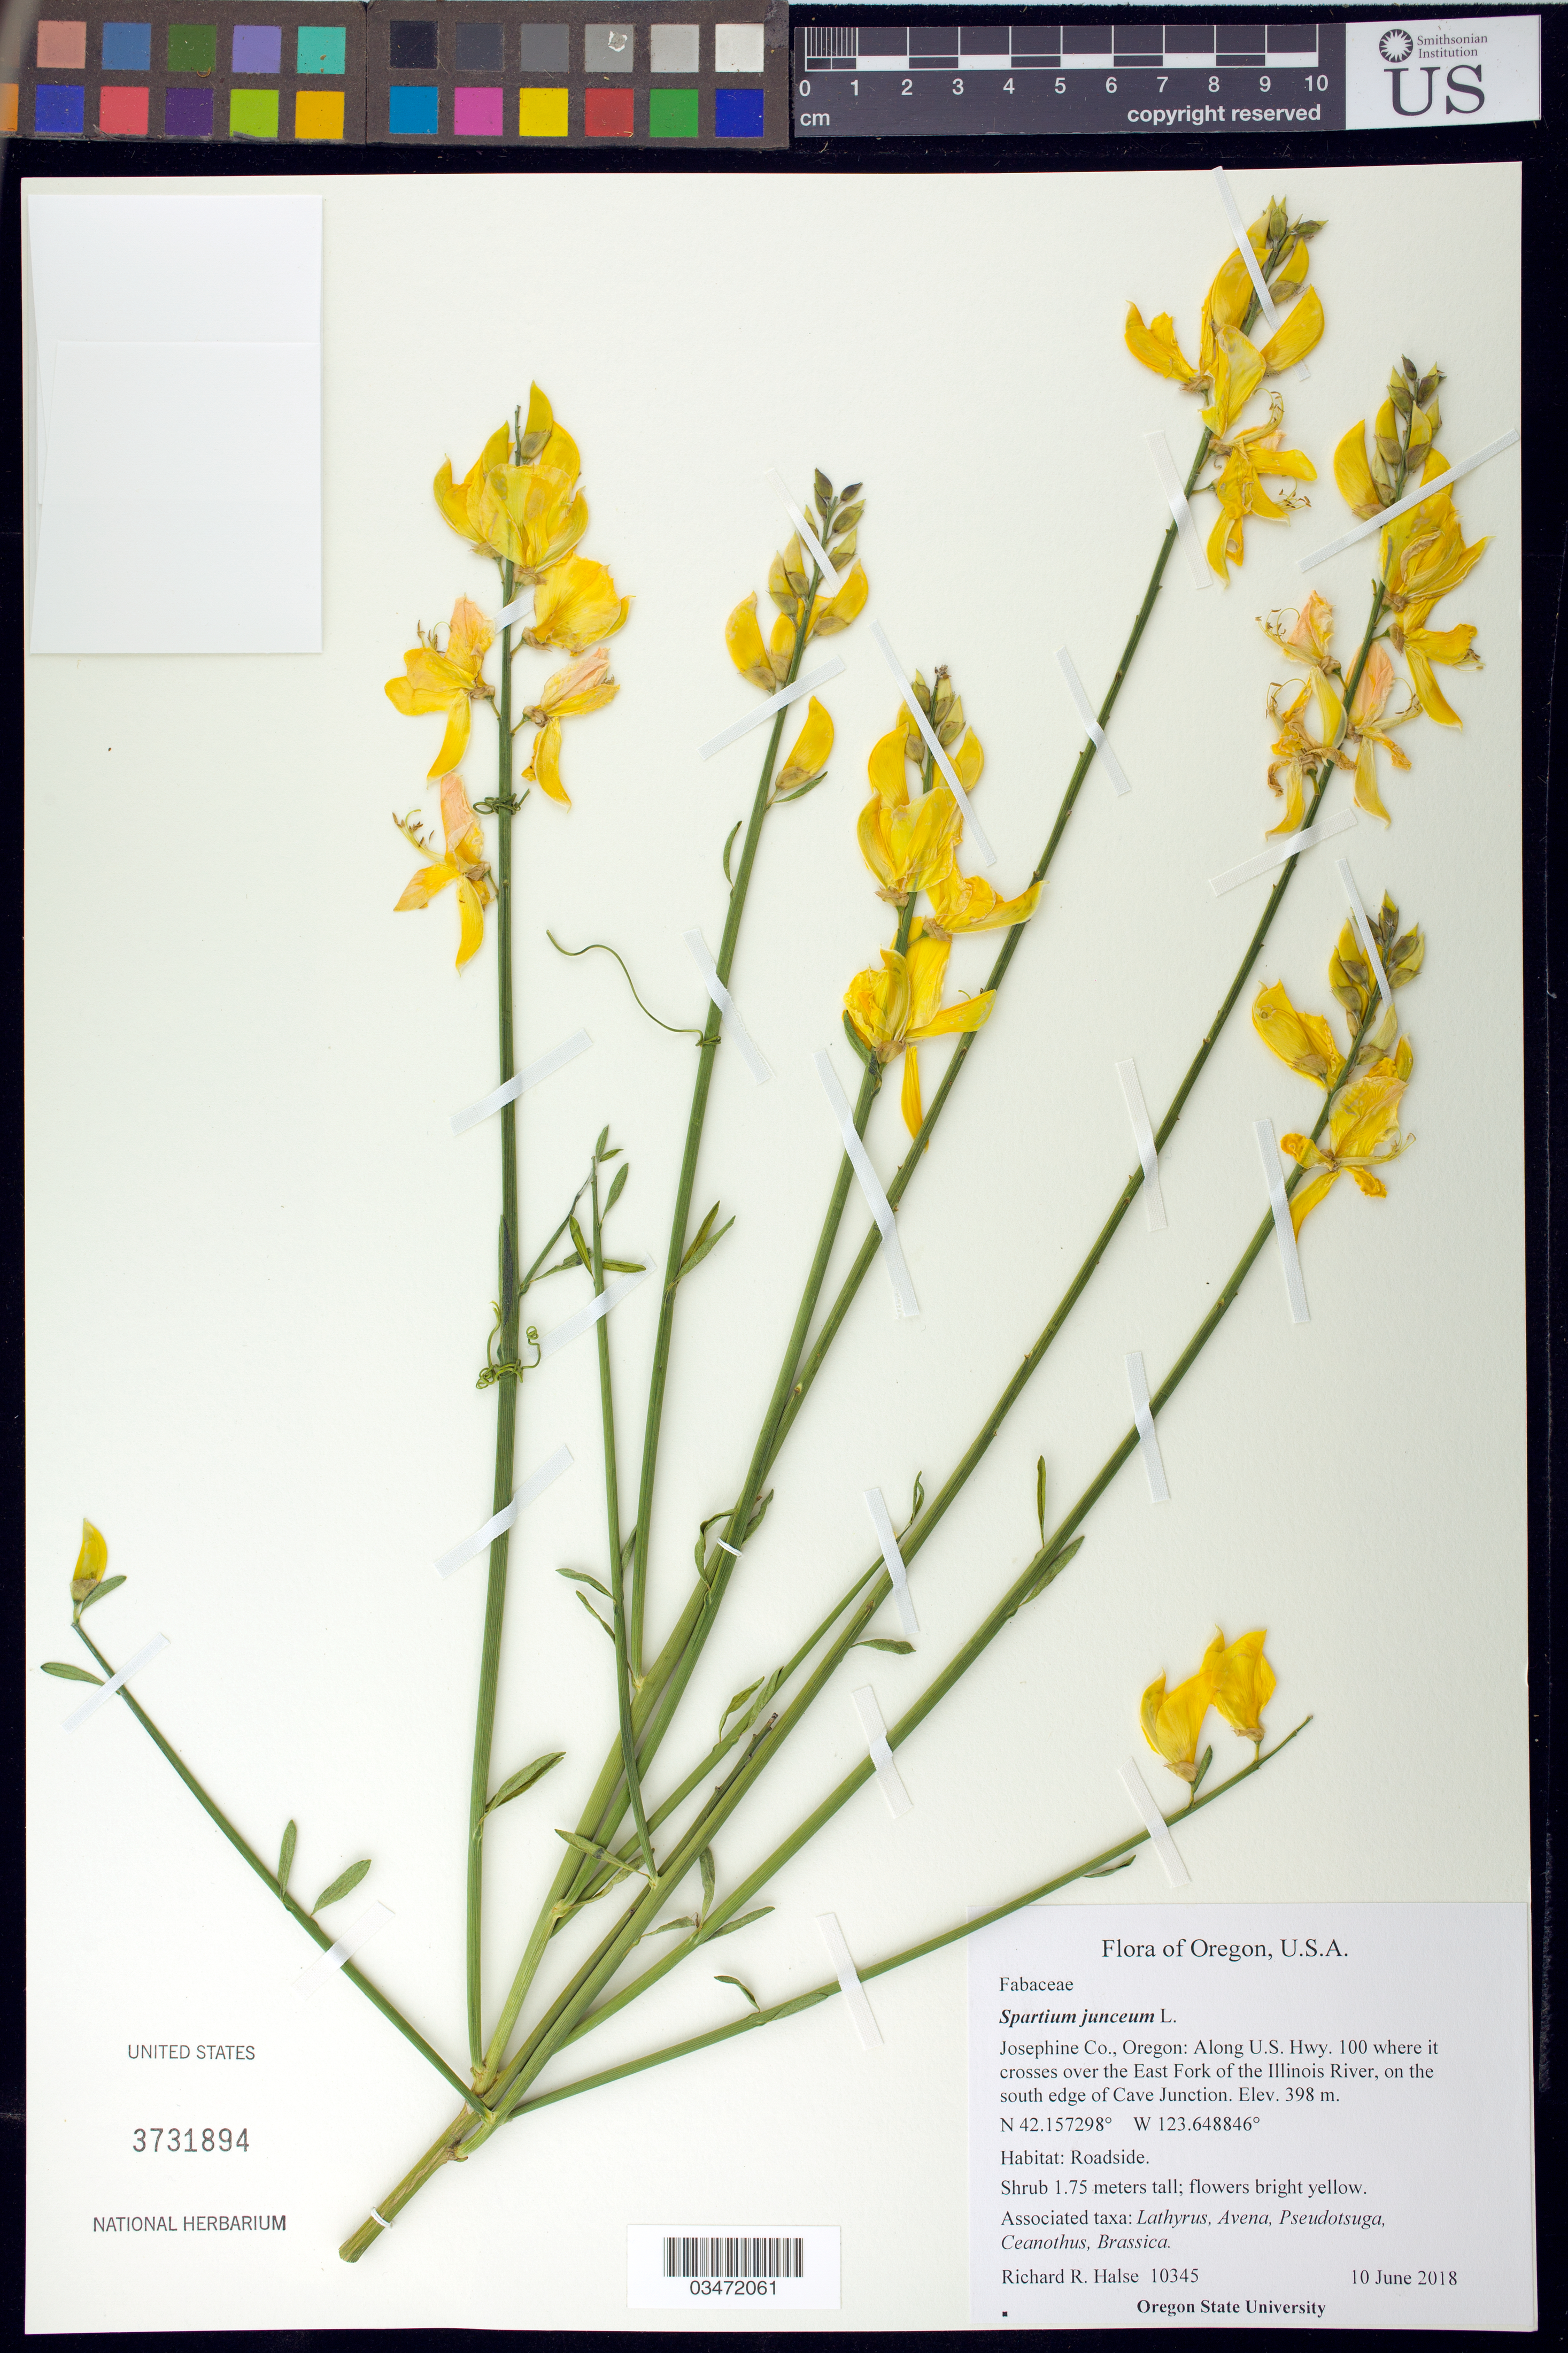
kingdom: Plantae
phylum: Tracheophyta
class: Magnoliopsida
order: Fabales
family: Fabaceae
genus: Spartium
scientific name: Spartium junceum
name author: L.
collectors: R. Halse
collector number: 10345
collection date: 2018-06-10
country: United States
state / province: Oregon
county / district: Josephine County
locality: US Hwy 100, where it crosses over the East Fork of the Illinois River, on the S edge of Cave Junction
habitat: Roadside. Associated taxa: Lathyrus, Avena, Pseudotsuga, Ceanothus, Brassica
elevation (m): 398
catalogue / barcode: US 3731894